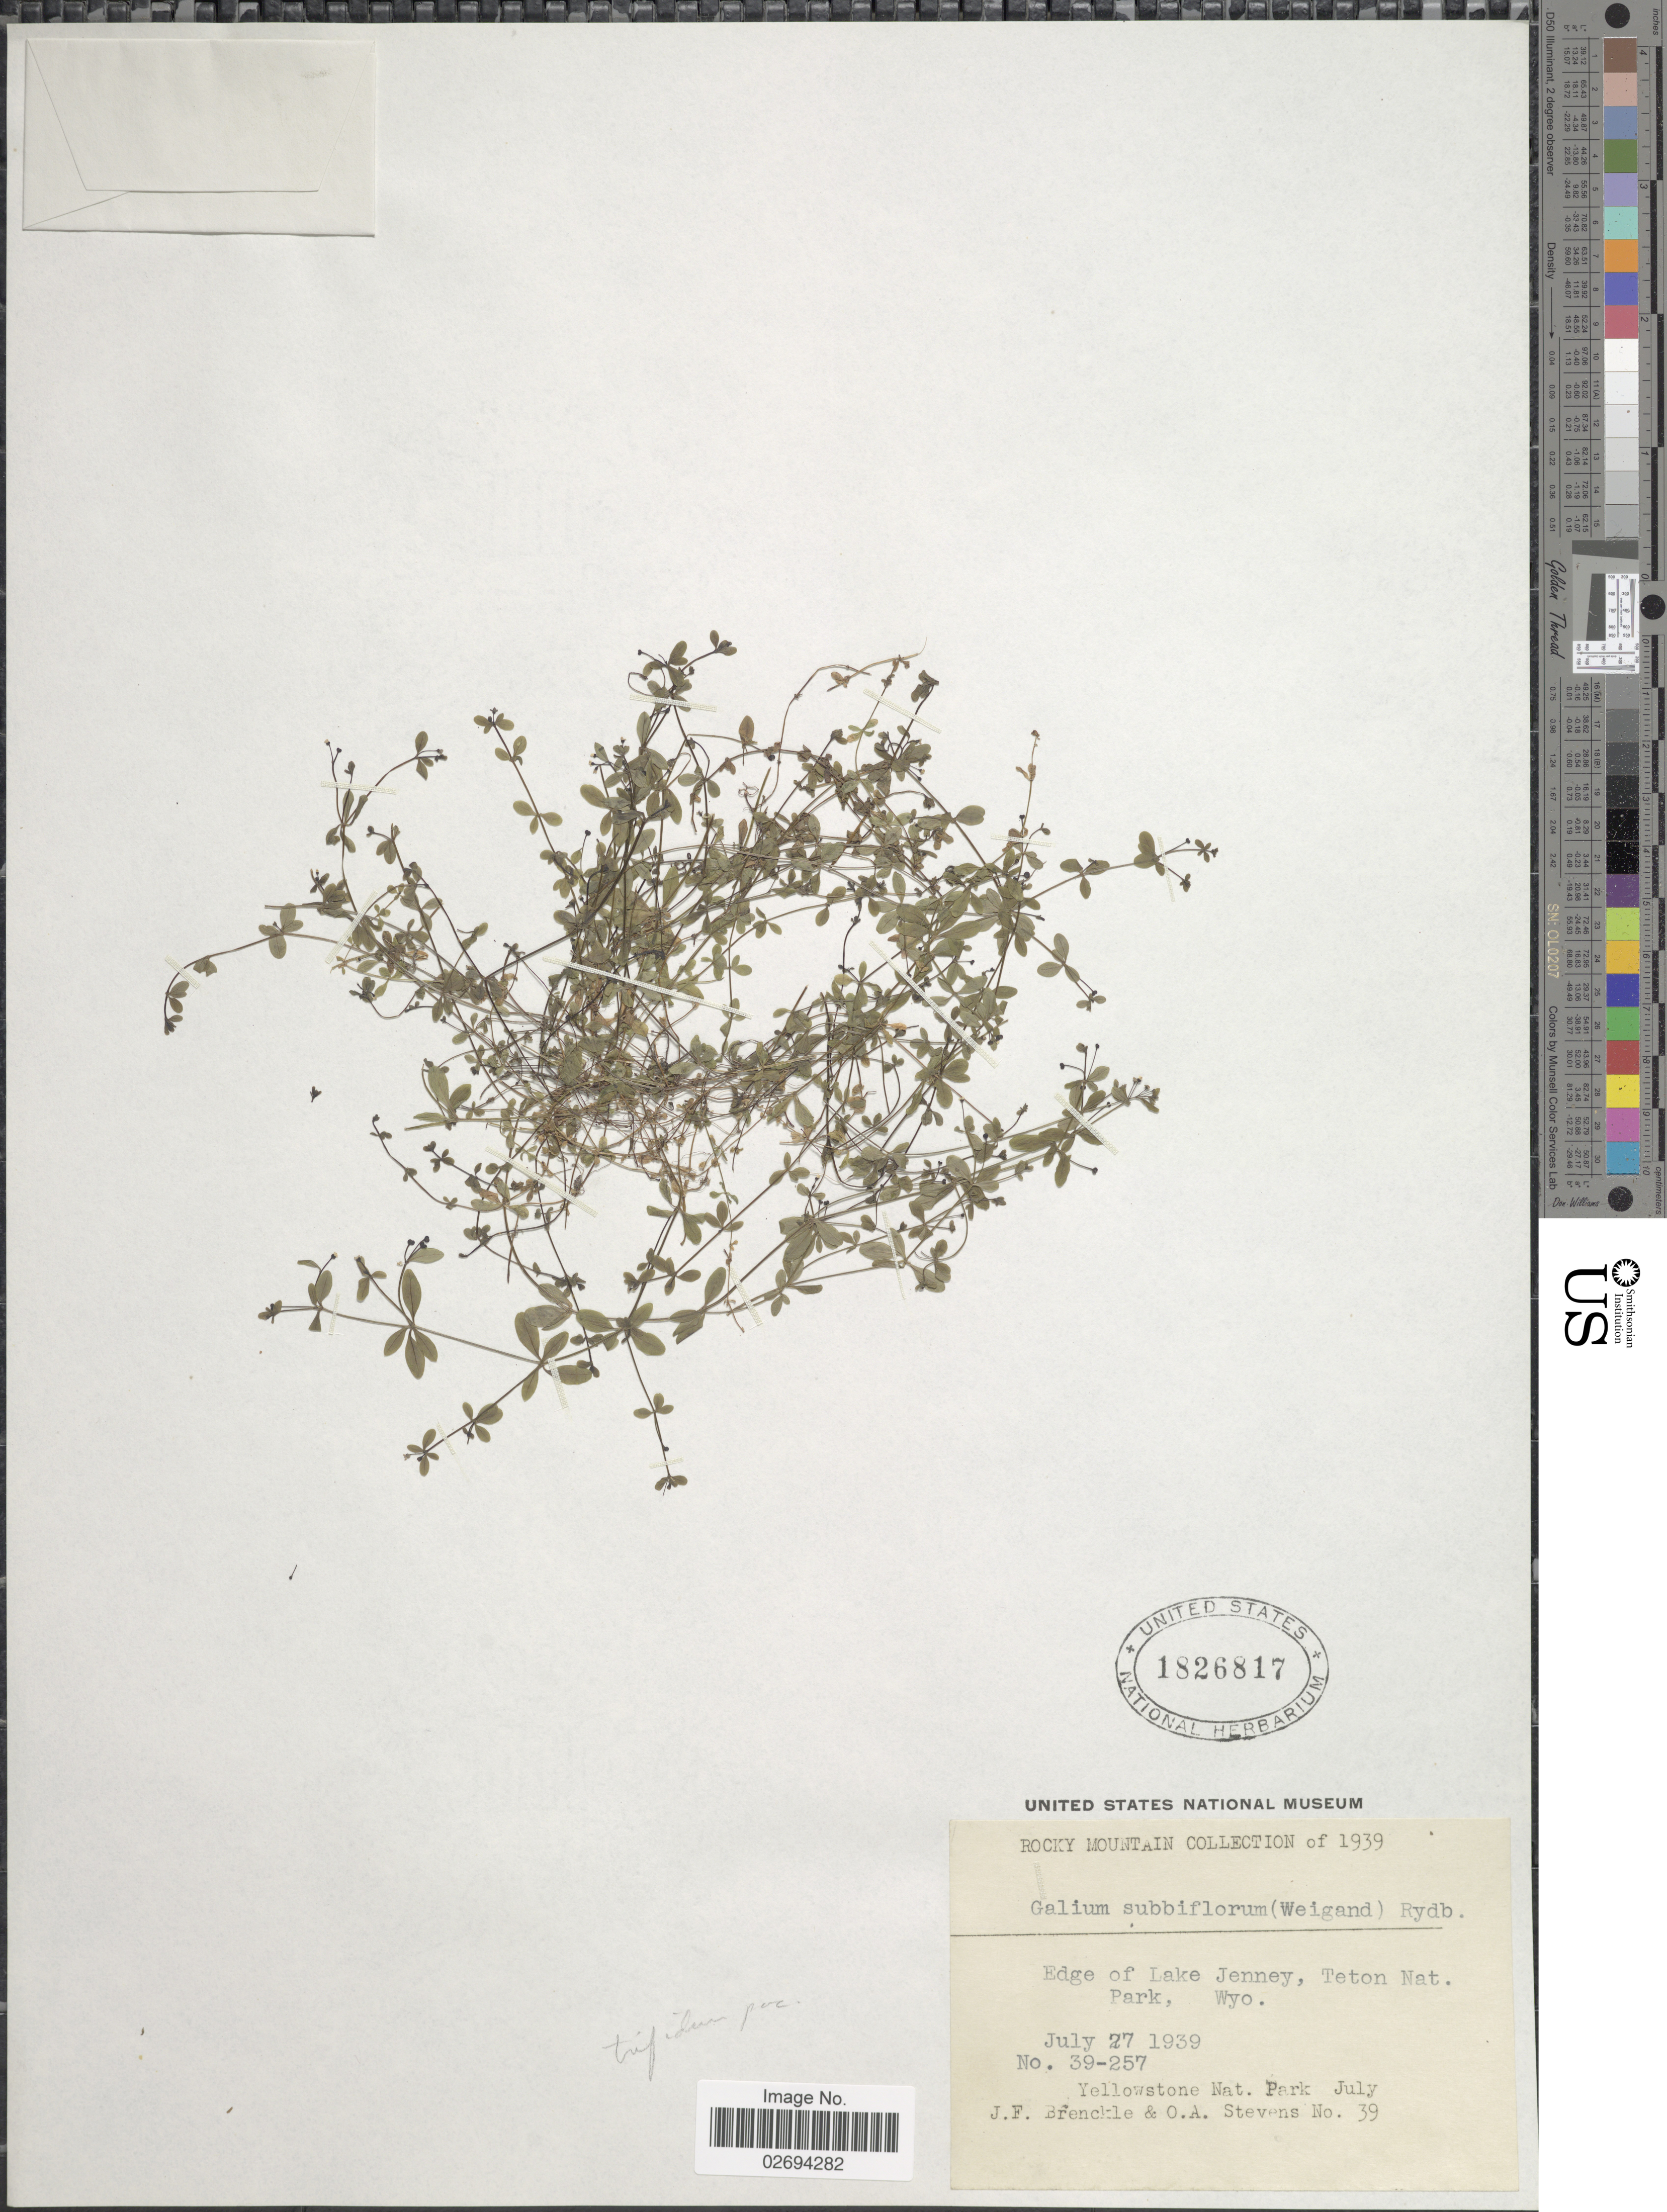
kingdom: Plantae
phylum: Tracheophyta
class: Magnoliopsida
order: Gentianales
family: Rubiaceae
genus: Galium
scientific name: Galium trifidum var. pacificum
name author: Wiegand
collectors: J. Brenckle & O. A. Stevens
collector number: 39-257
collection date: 1939-07-27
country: United States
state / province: Wyoming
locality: Edge of Lake Jenney, Teton Nat. Park.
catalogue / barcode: US 1826817